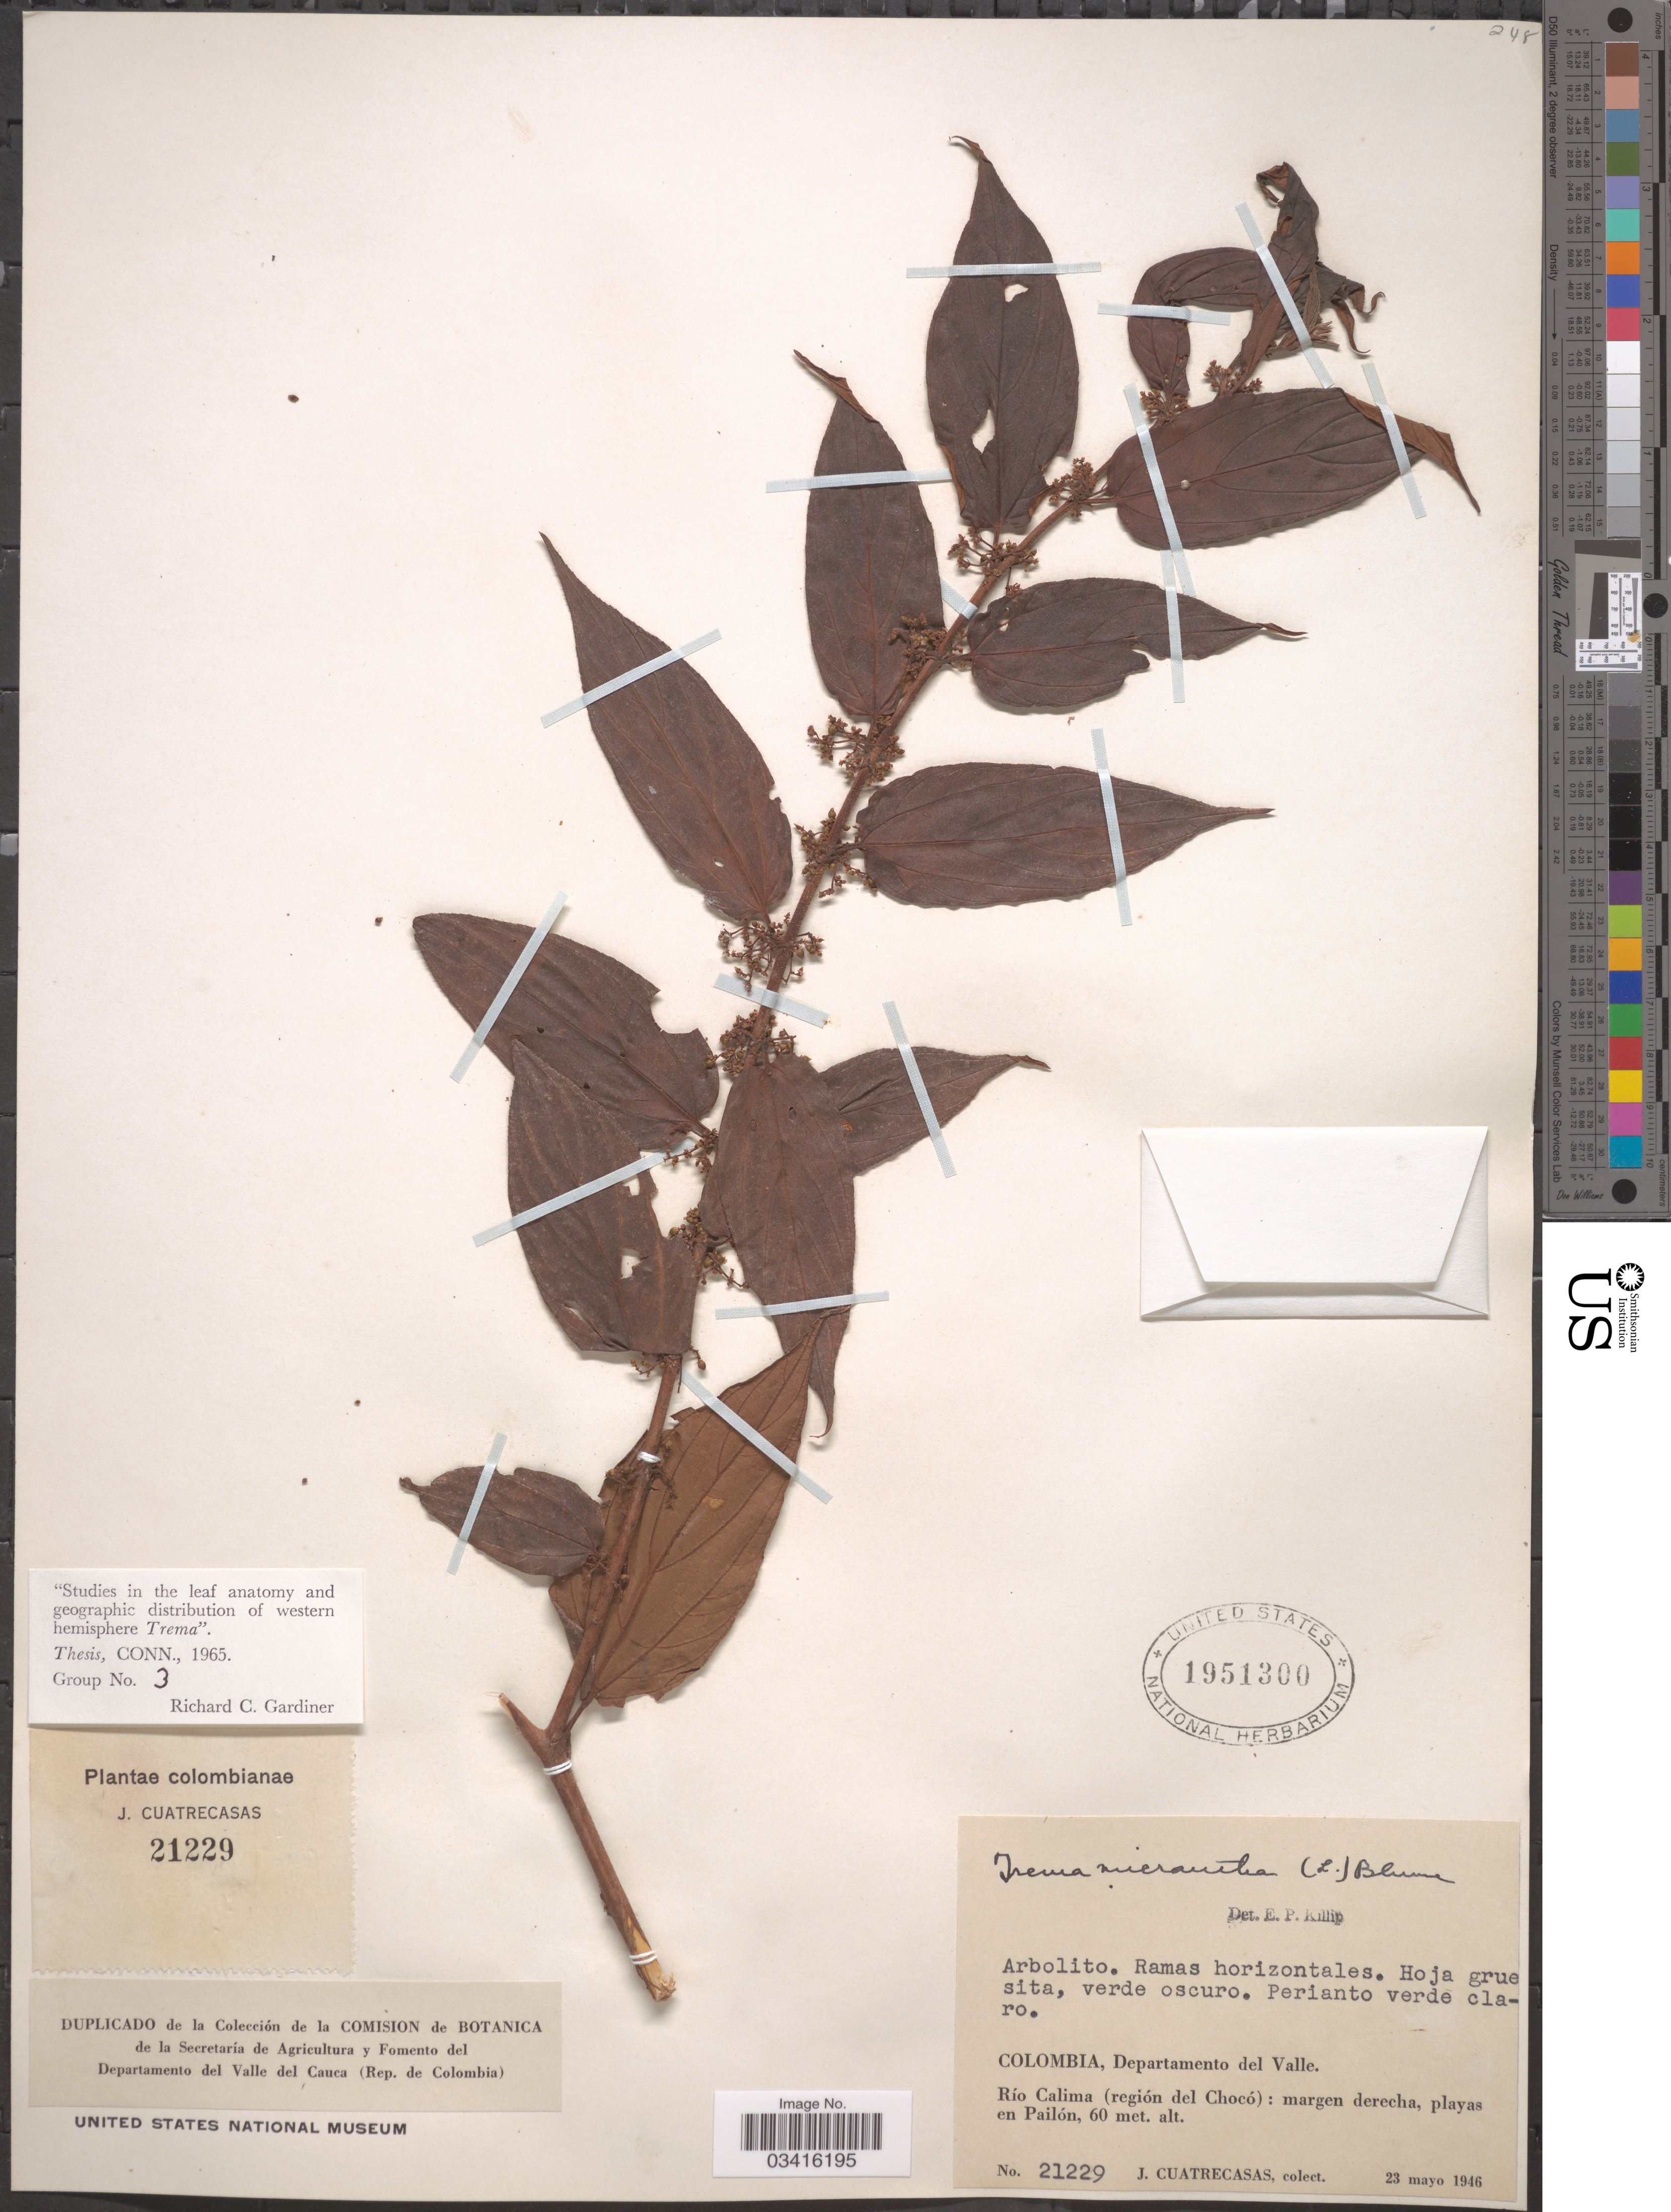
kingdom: Plantae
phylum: Tracheophyta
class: Magnoliopsida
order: Rosales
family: Cannabaceae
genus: Trema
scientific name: Trema micranthum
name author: (L.) Blume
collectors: J. Cuatrecasas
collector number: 21229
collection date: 1946-05-23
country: Colombia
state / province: Valle del Cauca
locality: Departamento del Valle. Río Calima (región del Chocó): margen derecha, playas en Pailón.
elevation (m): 60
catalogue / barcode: US 1951300